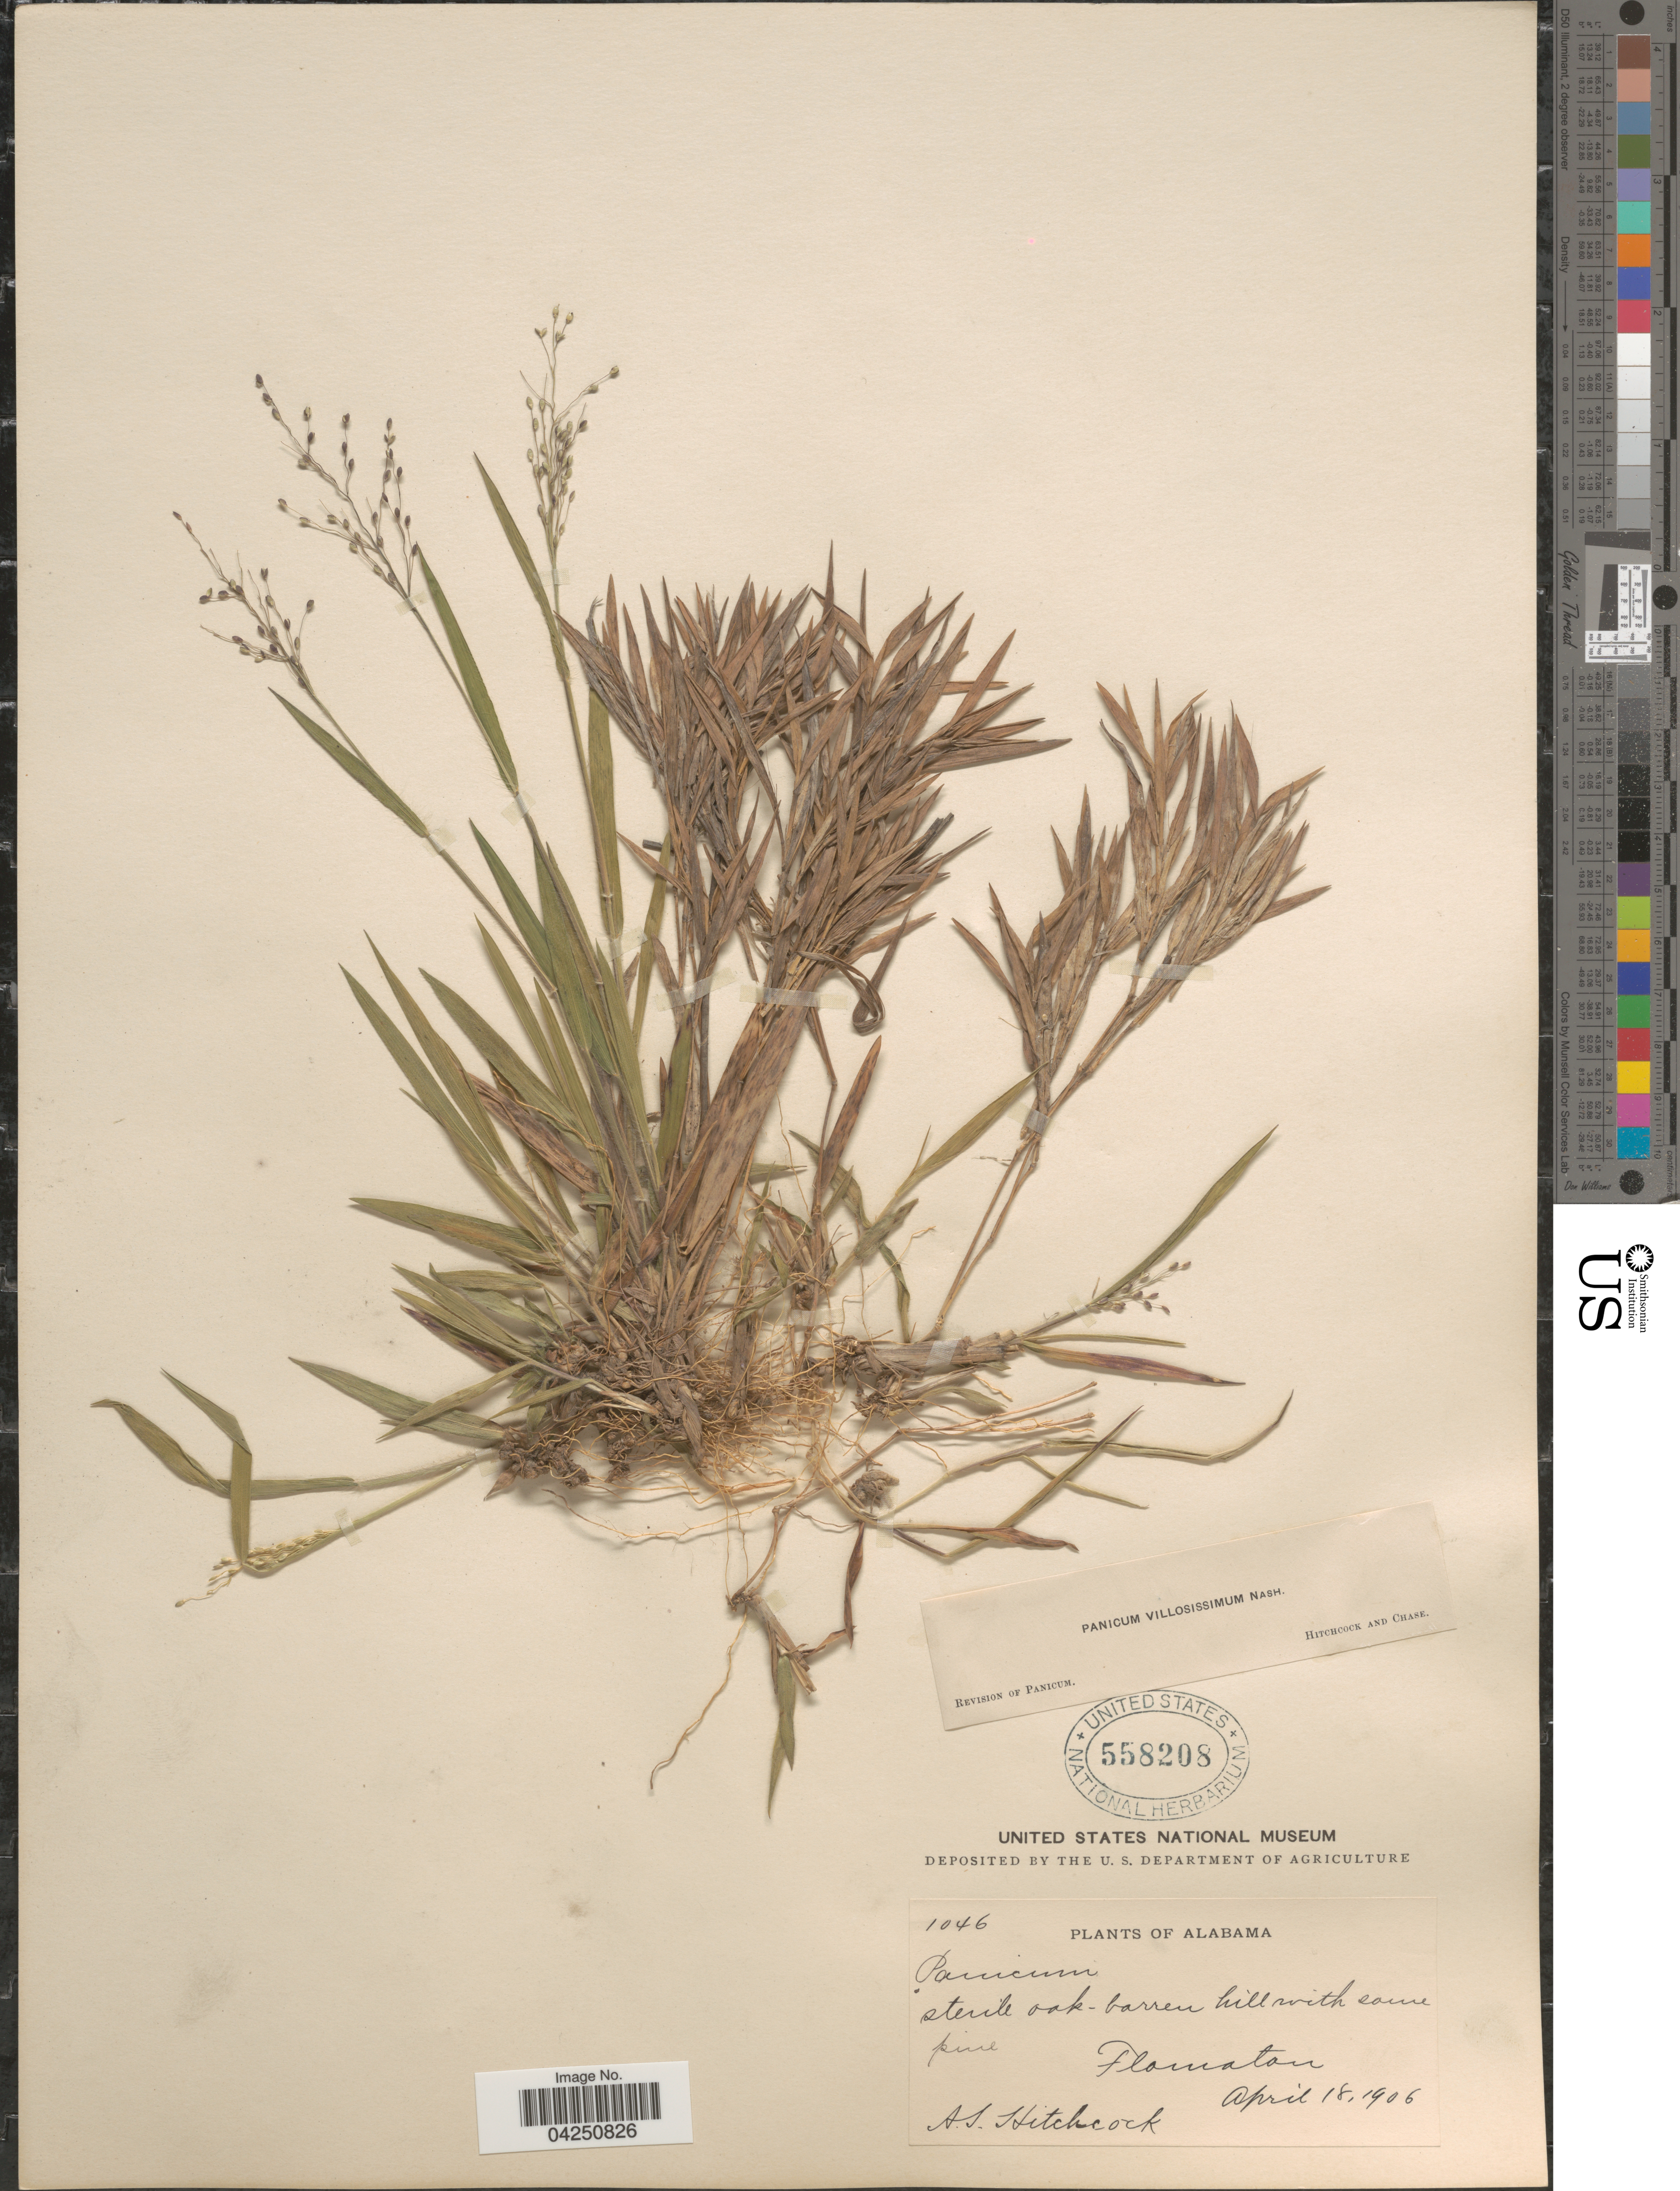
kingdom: Plantae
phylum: Tracheophyta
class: Liliopsida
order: Poales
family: Poaceae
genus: Dichanthelium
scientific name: Dichanthelium acuminatum var. acuminatum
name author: (Sw.) Gould & C.A. Clark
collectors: A. S. Hitchcock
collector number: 1046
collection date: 1906-04-18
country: United States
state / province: Alabama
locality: Flomaton.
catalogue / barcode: US 558208